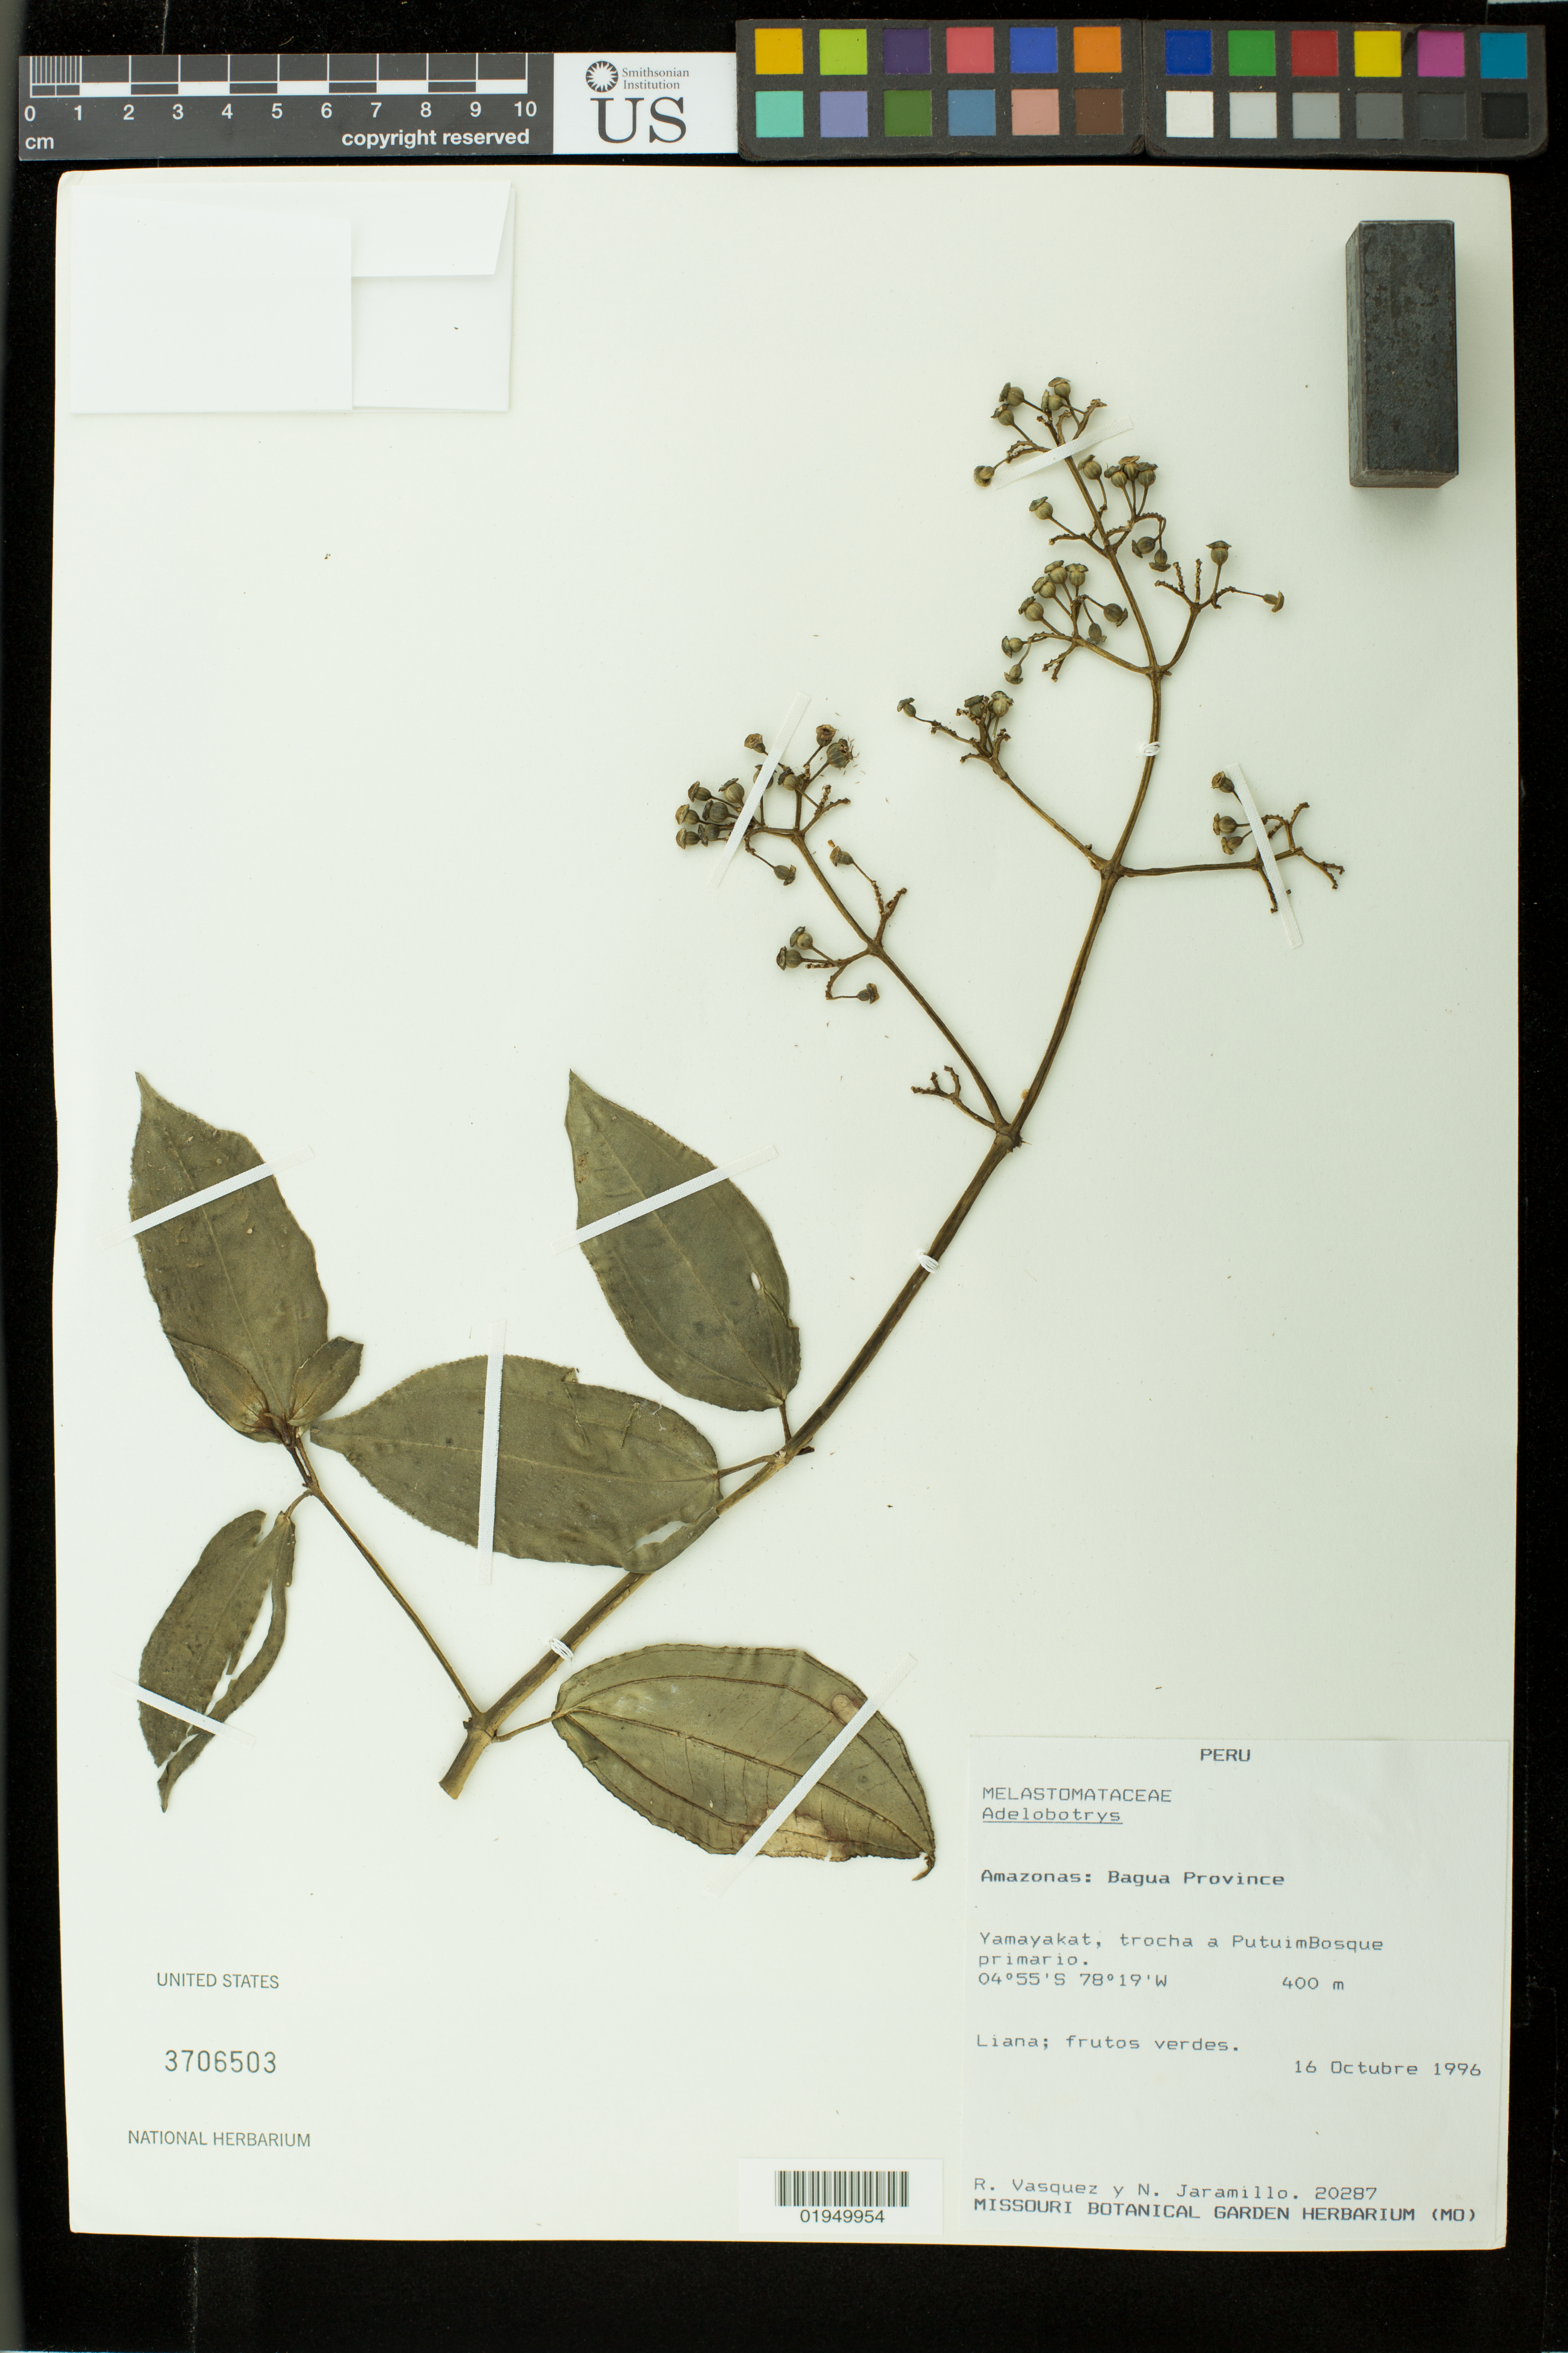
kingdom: Plantae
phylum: Tracheophyta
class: Magnoliopsida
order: Myrtales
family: Melastomataceae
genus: Adelobotrys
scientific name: Adelobotrys sp.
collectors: R. Vásquez M. & N. Jaramillo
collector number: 20287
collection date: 1996-10-16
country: Peru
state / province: Amazonas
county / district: Bagua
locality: Yamayakat, trocha a Putuim.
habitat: Bosque primario.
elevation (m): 400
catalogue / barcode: US 3706503